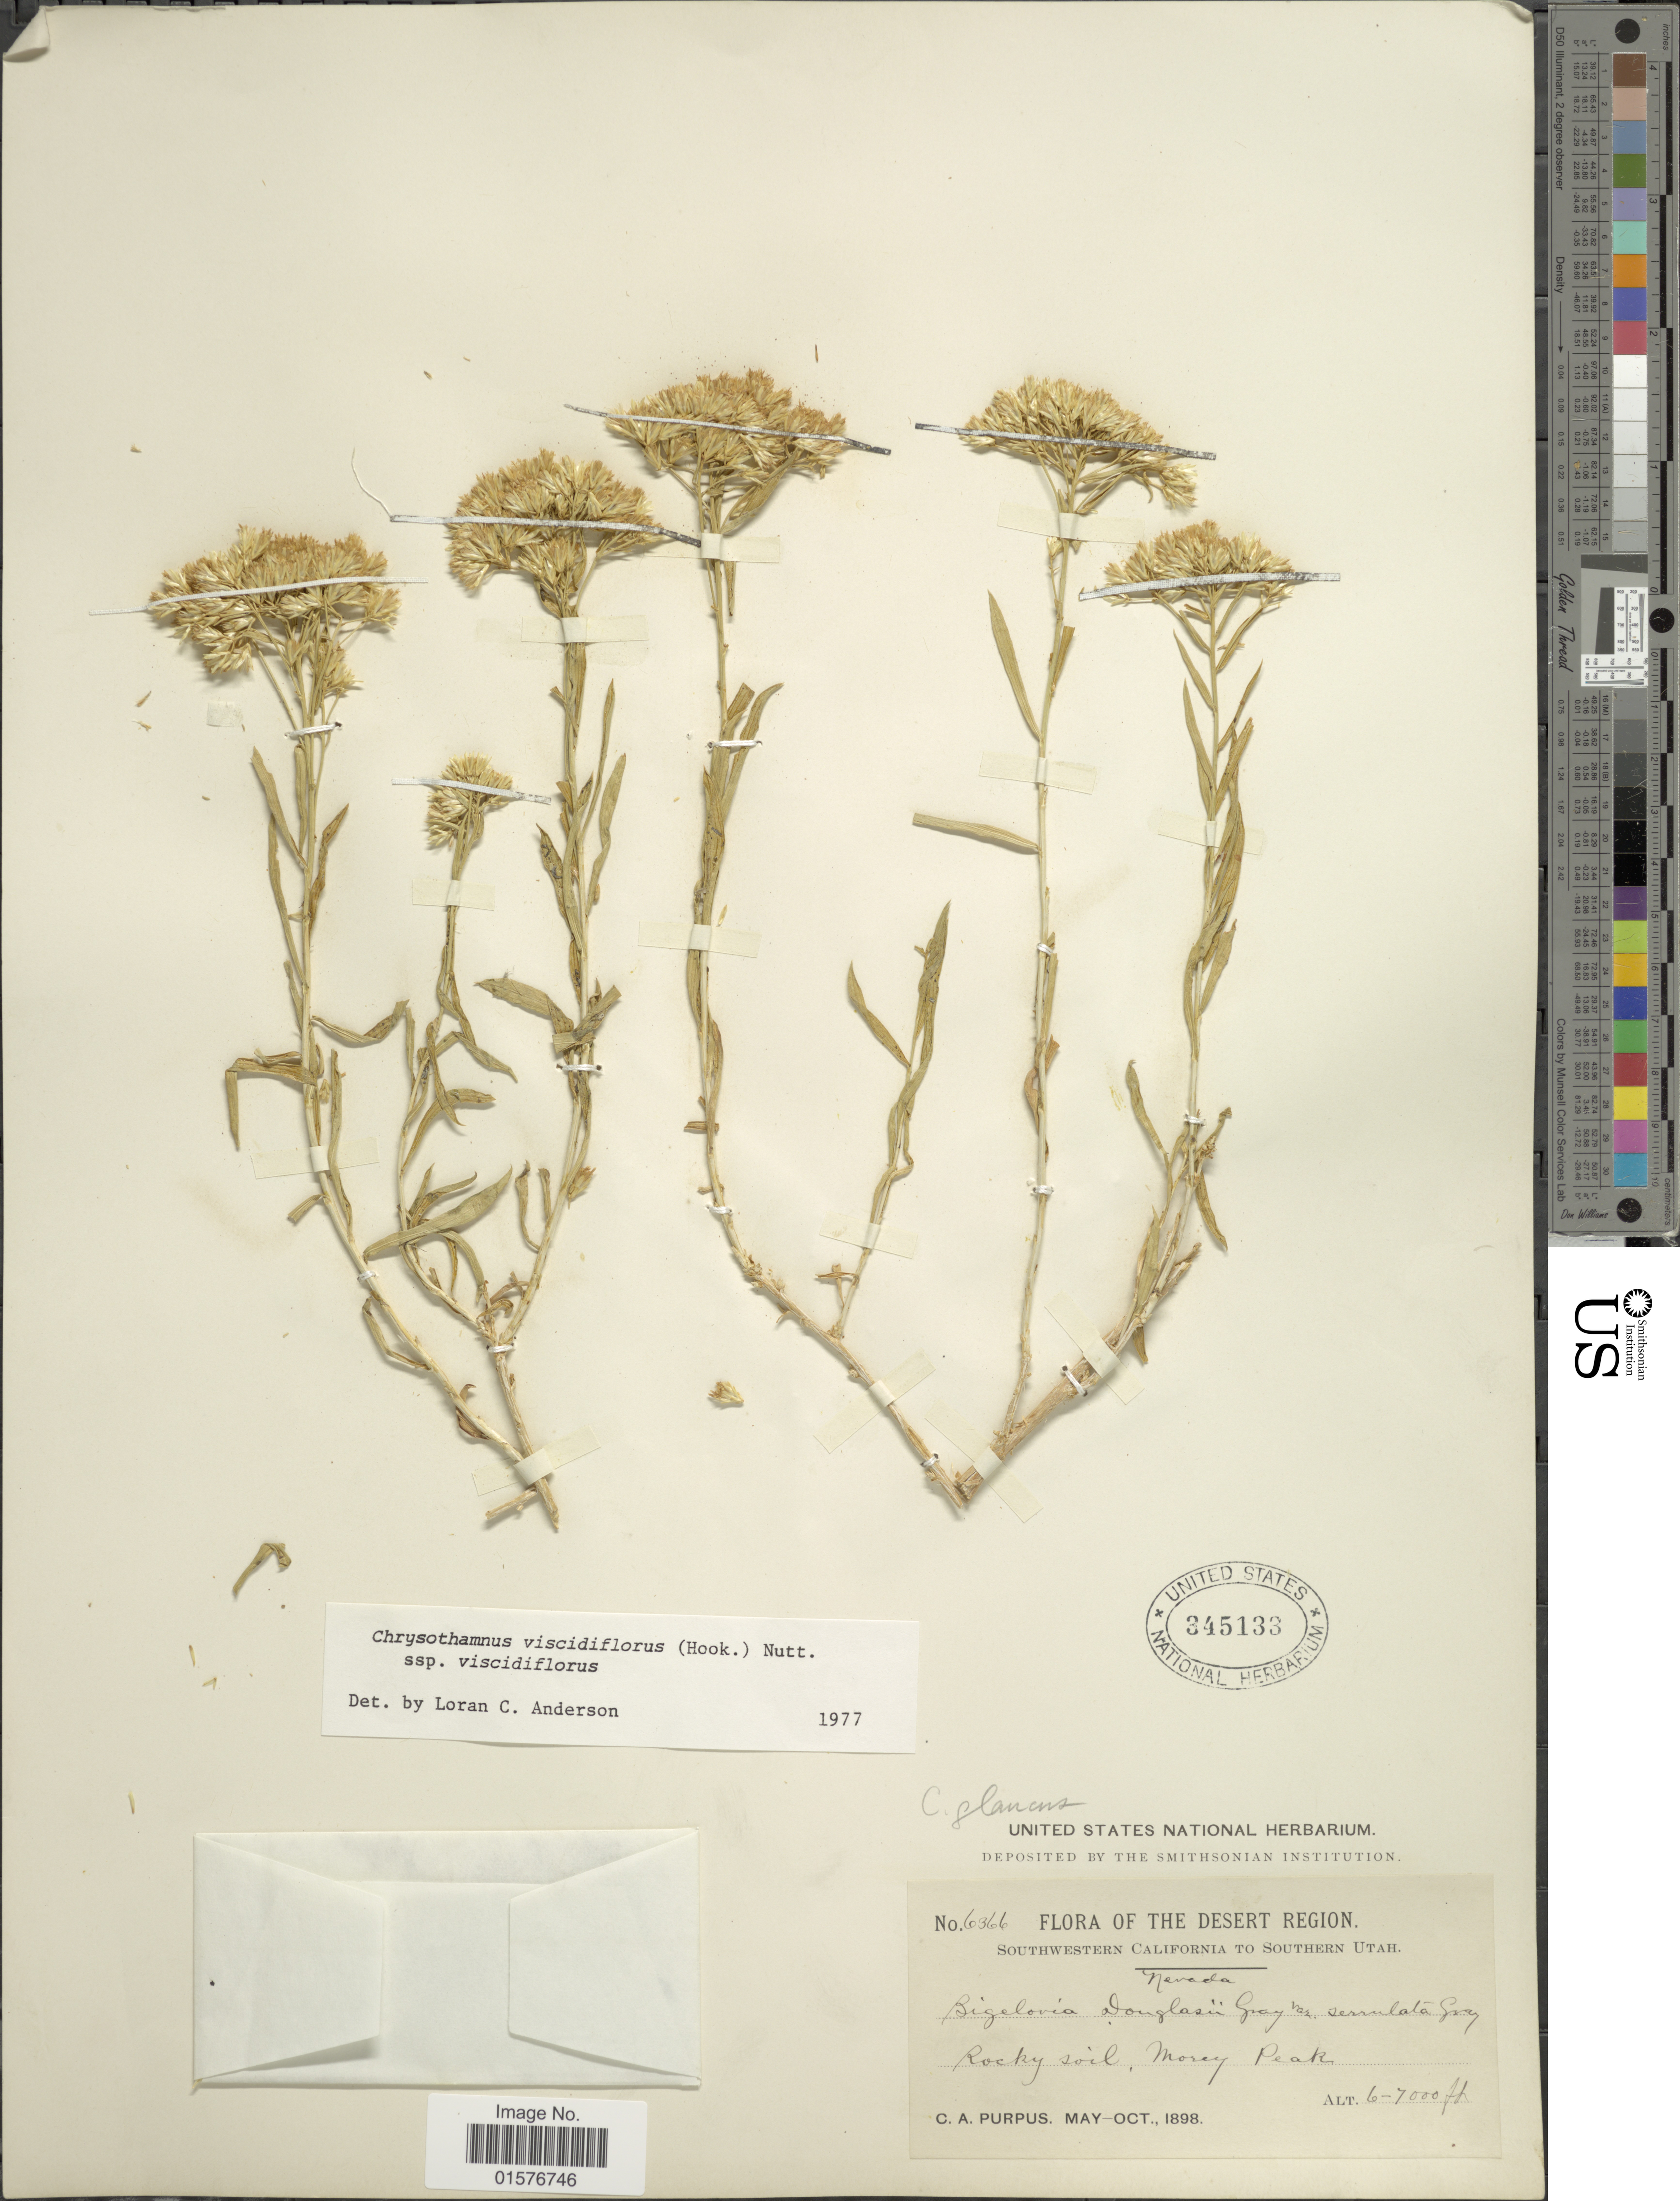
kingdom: Plantae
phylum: Tracheophyta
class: Magnoliopsida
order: Asterales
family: Asteraceae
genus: Chrysothamnus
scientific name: Chrysothamnus viscidiflorus subsp. viscidiflorus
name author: (Hook.) Nutt.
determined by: Urbatsch, Lowell E., Curator (LSU), Louisiana State University (UNITED STATES)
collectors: C. A. Purpus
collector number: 6366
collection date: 1898-05/1898-10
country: United States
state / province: Nevada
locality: The Desert Region, Rocky Soil, Morey Peak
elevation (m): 1829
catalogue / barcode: US 345133